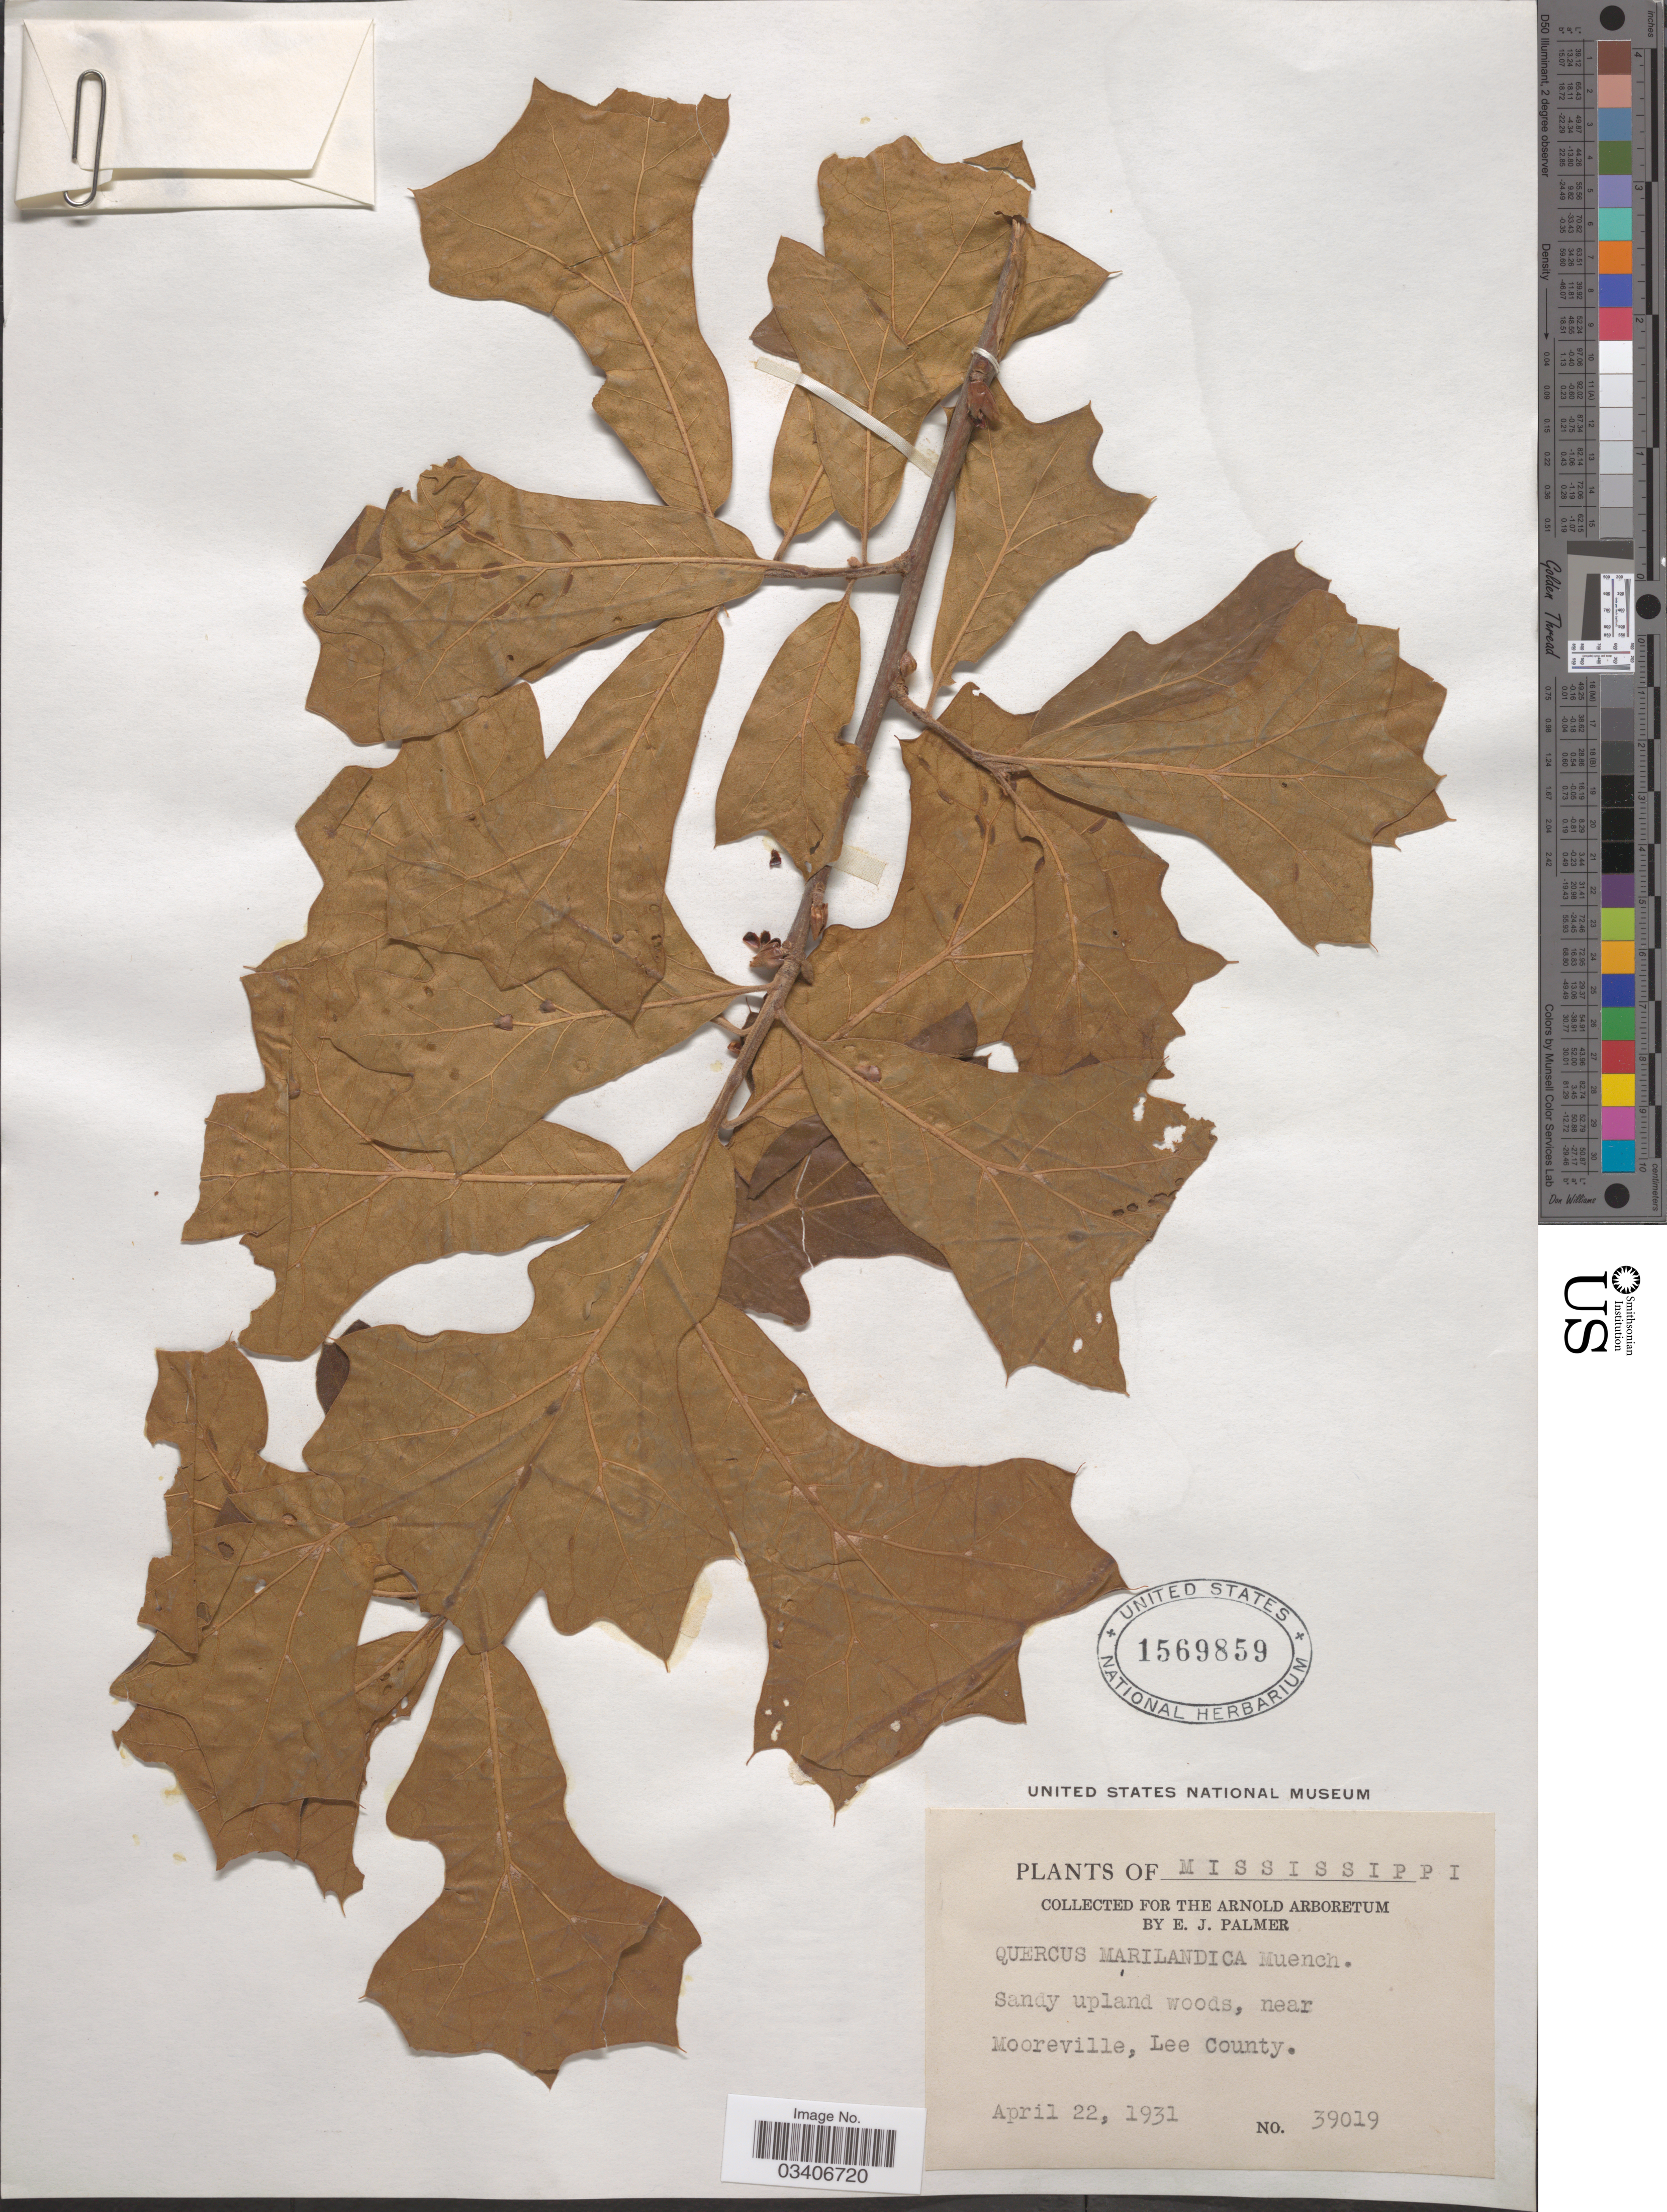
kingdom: Plantae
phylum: Tracheophyta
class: Magnoliopsida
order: Fagales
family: Fagaceae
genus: Quercus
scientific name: Quercus marilandica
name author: (L.) Münchh.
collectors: E. J. Palmer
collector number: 39019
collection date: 1931-04-22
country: United States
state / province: Mississippi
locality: Near Mooreville, Lee County.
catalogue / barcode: US 1569859